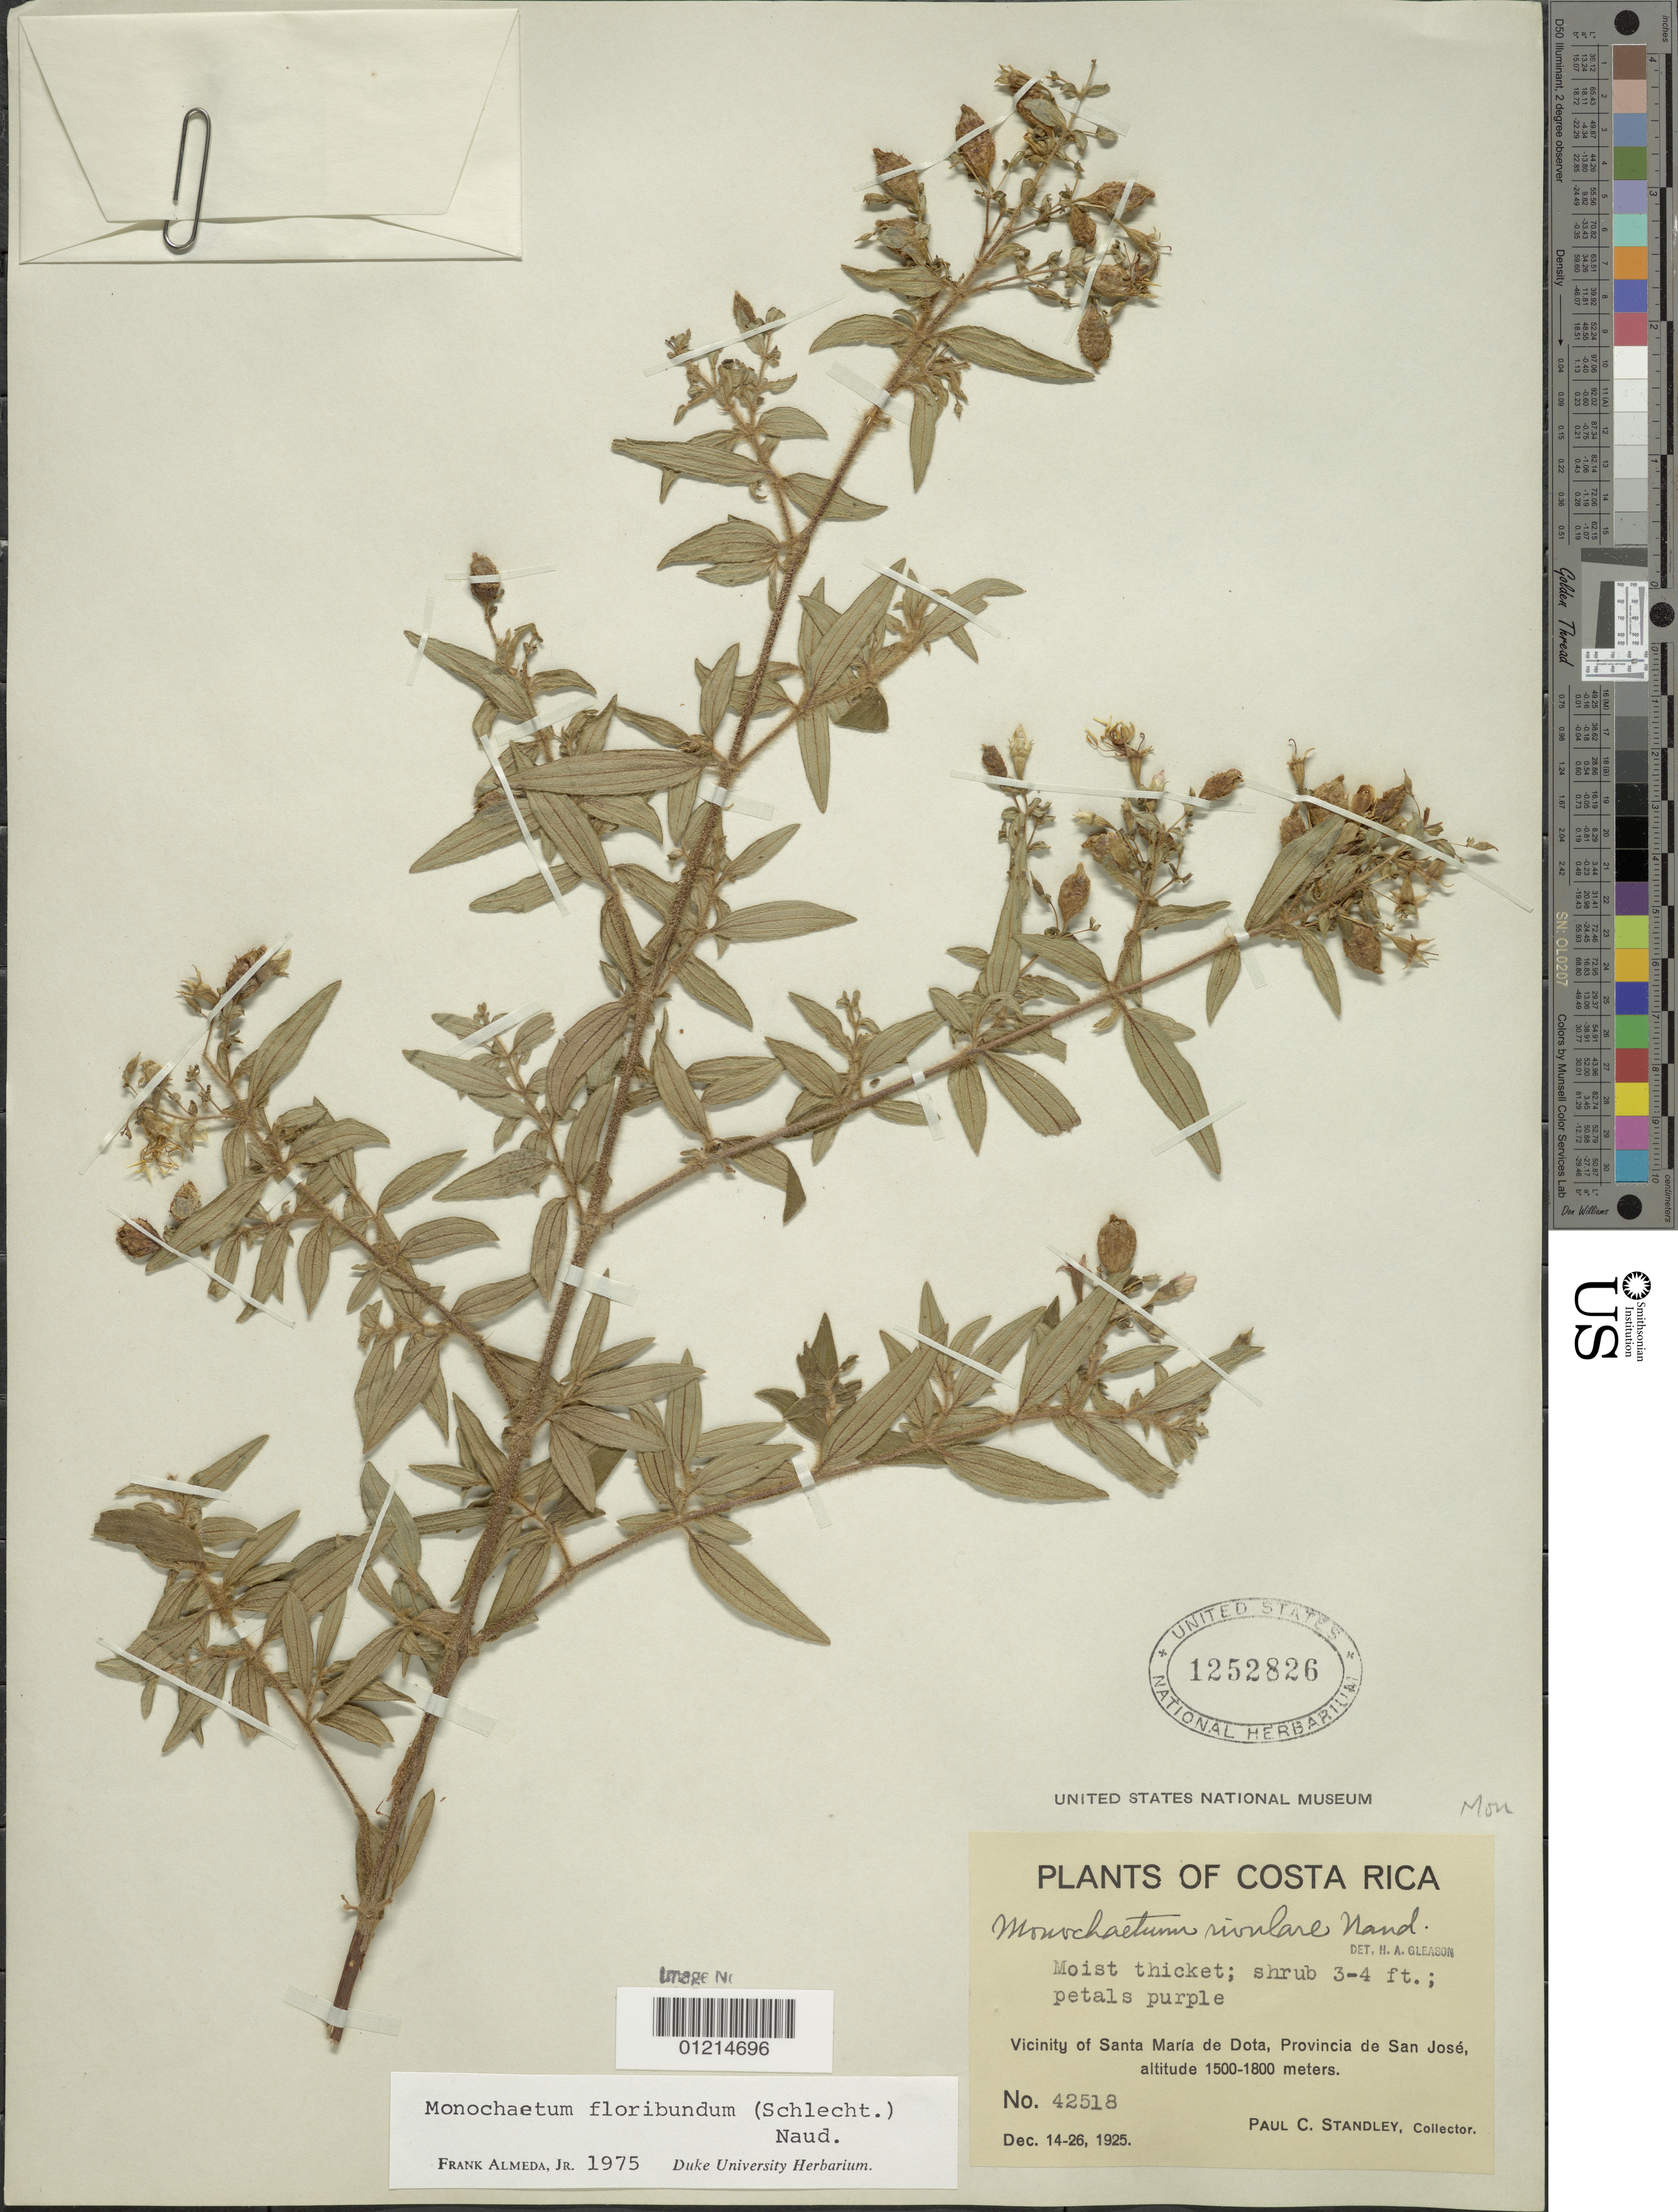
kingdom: Plantae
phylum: Tracheophyta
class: Magnoliopsida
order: Myrtales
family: Melastomataceae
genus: Monochaetum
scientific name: Monochaetum floribundum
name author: (Schltdl.) Naudin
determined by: Almeda, F.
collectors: P. C. Standley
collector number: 42518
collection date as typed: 14-26 Dec 1925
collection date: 1925-12-14/1925-12-26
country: Costa Rica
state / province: San José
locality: Vicinity of Santa Maria de Dota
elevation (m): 1500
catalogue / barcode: US 1252826